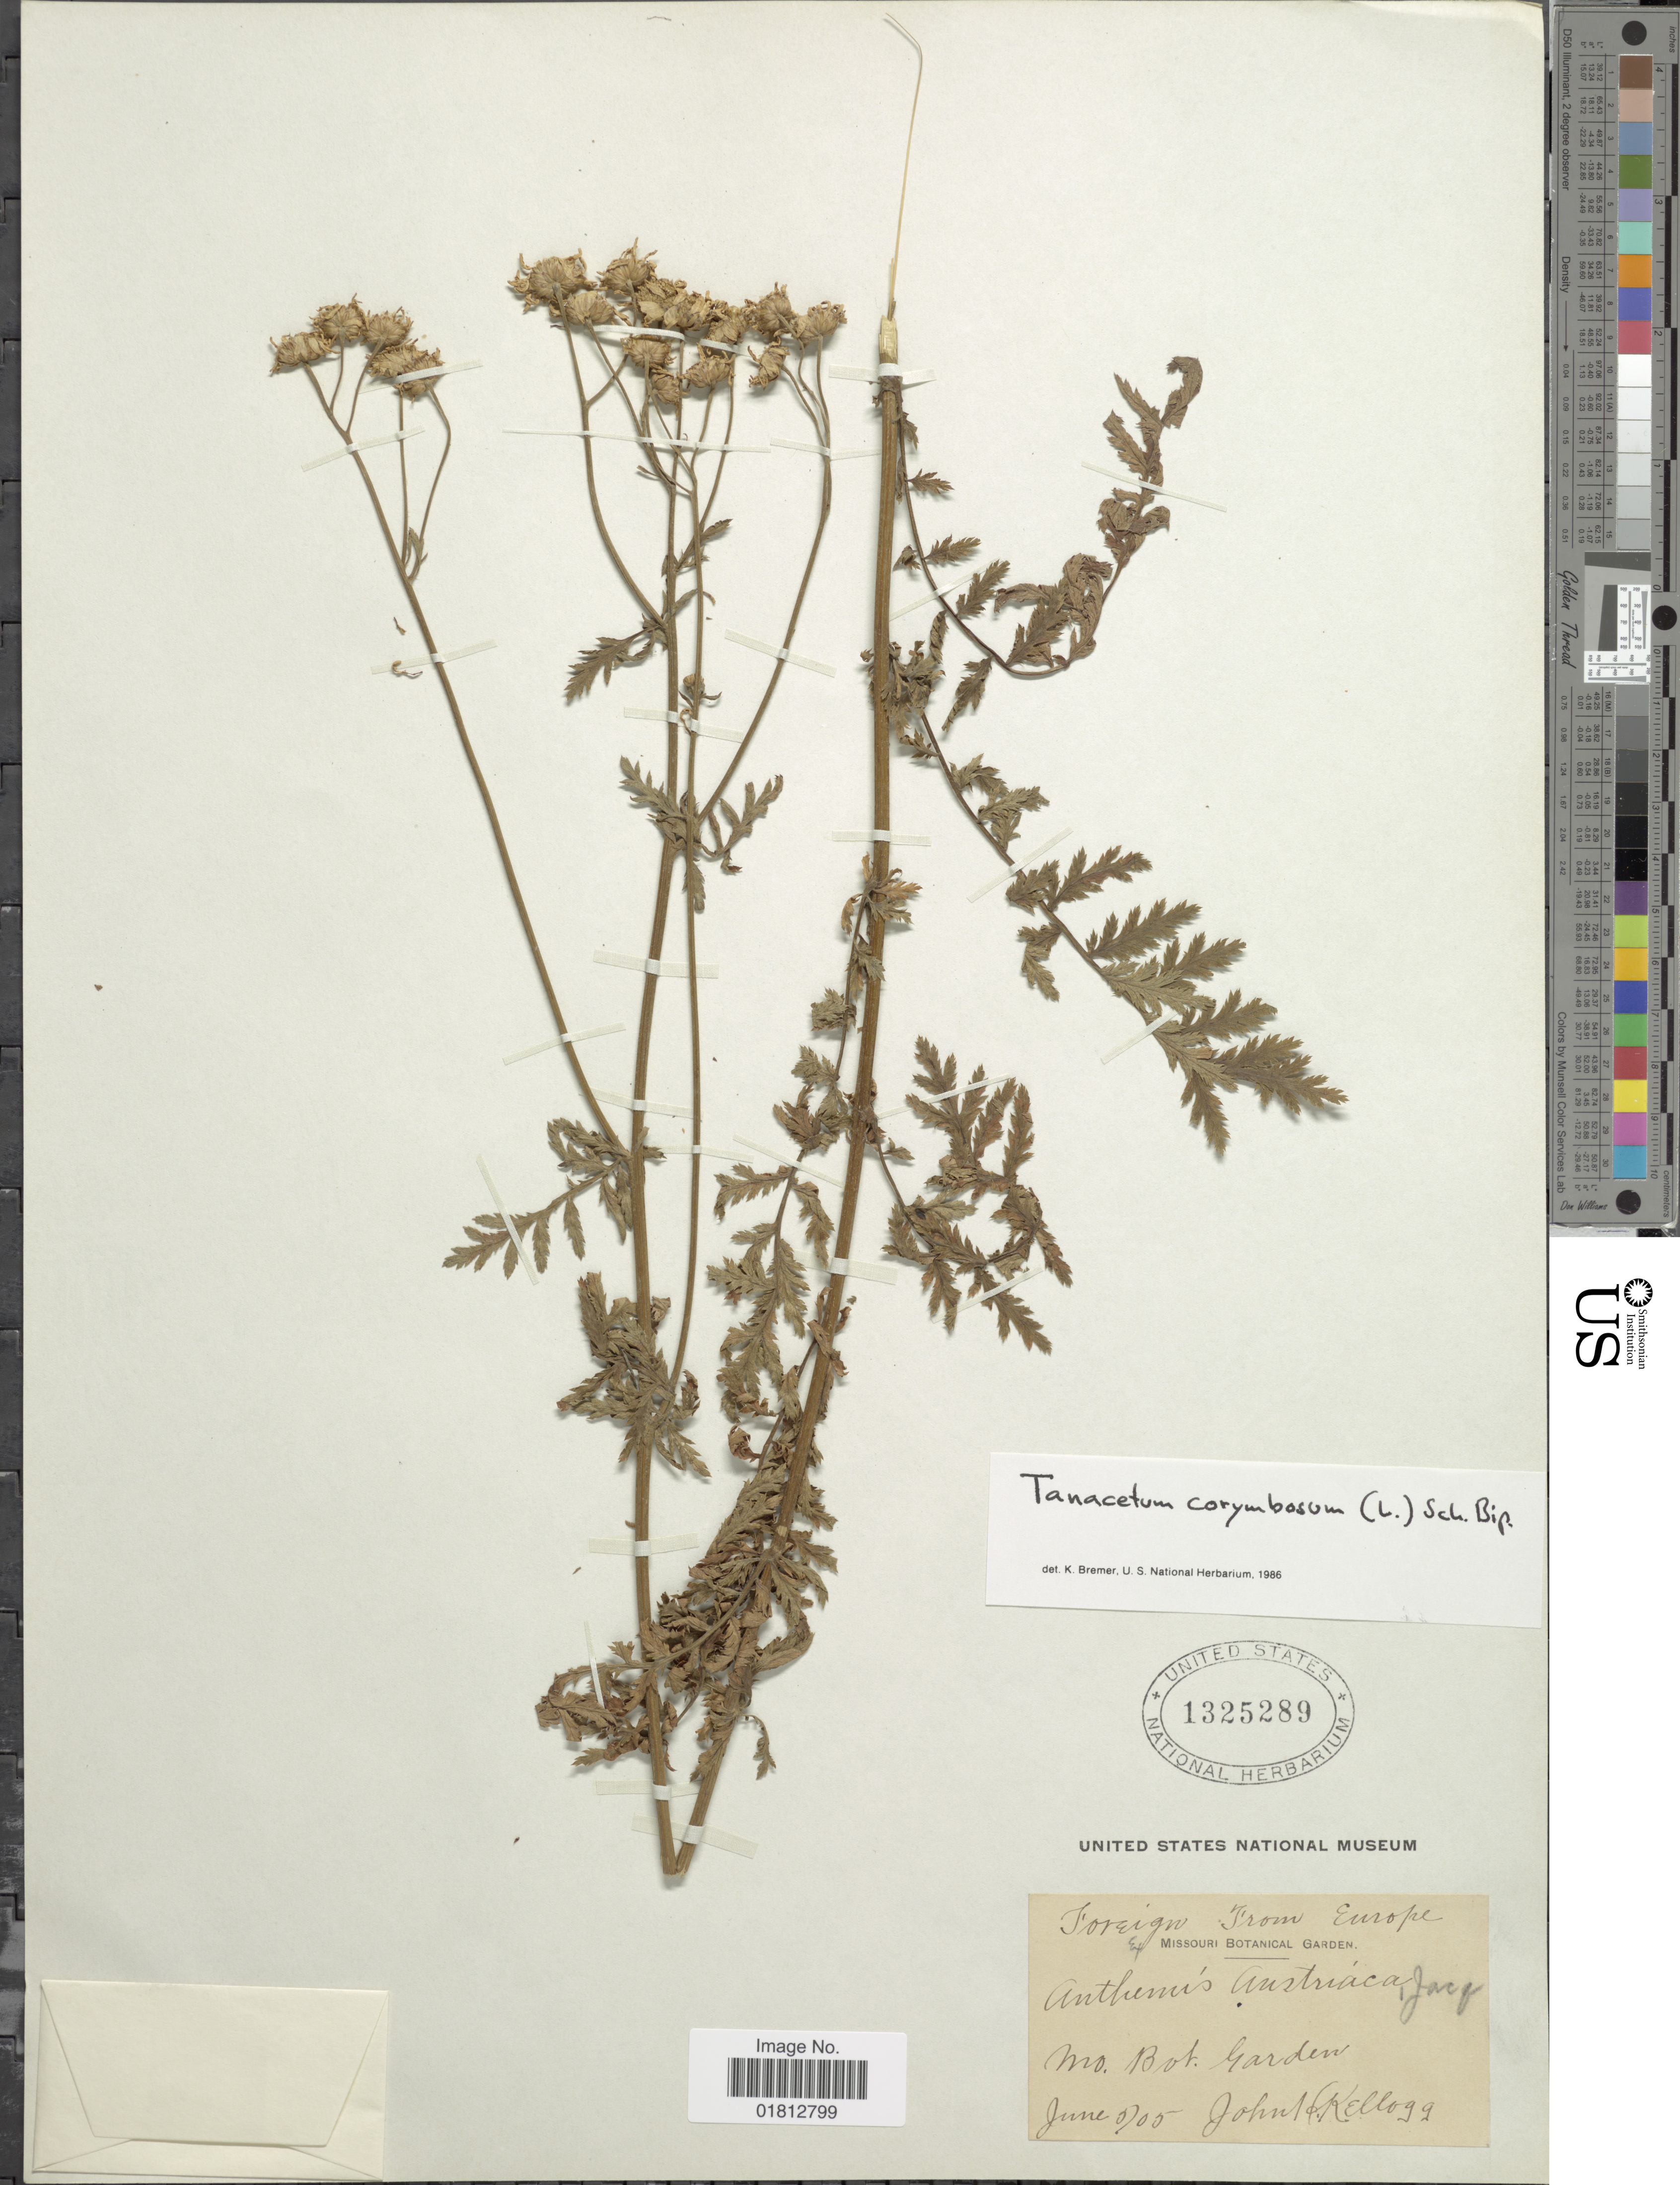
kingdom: Plantae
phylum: Tracheophyta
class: Magnoliopsida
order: Asterales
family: Asteraceae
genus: Tanacetum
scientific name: Tanacetum corymbosum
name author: (L.) Sch. Bip.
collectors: J. H. Kellogg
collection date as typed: Transcribed d/m/y: 5/6/5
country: United States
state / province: Missouri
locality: Mo. Bot. Garden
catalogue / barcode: US 1325289